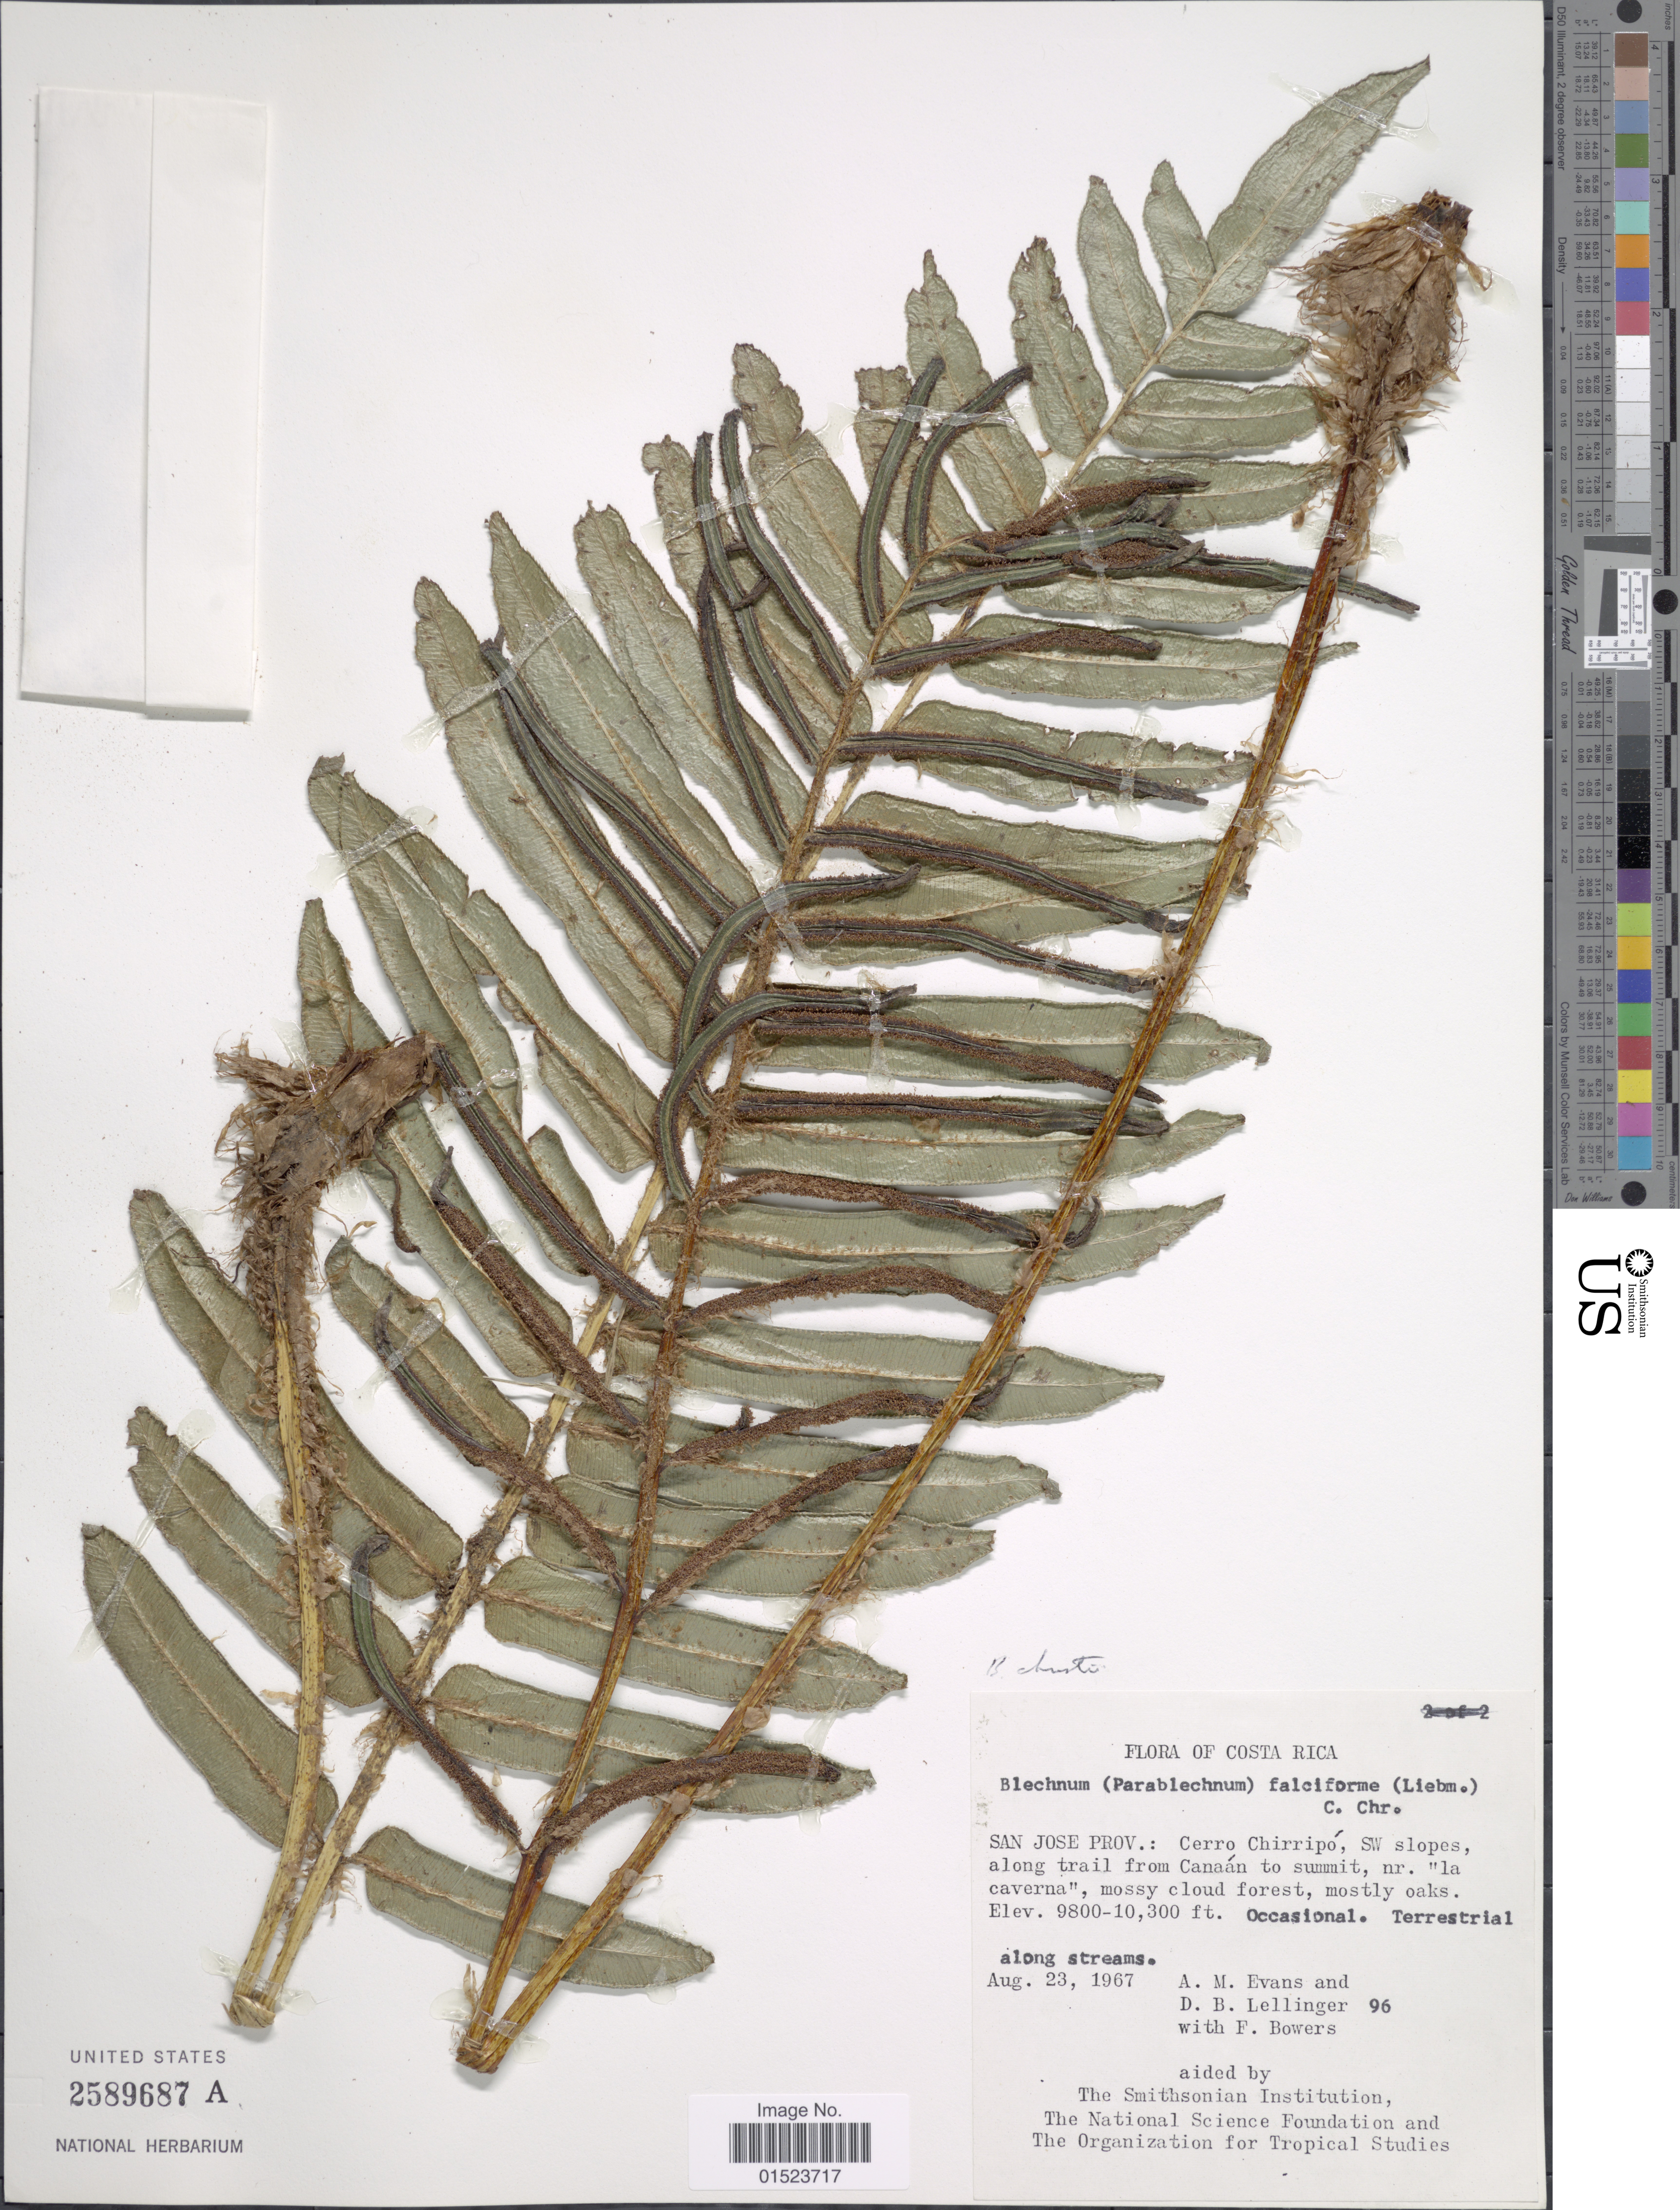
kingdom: Plantae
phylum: Tracheophyta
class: Polypodiopsida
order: Polypodiales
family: Blechnaceae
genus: Blechnum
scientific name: Blechnum christii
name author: C. Chr.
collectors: A. M. Evans, D. B. Lellinger & F. Beerbower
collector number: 96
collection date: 1967-08-23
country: Costa Rica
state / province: San José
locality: Cerro Chirripó, SW slopes, along trail from Canaán to summit, nr. "la caverna"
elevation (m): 2987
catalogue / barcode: US 2589687A